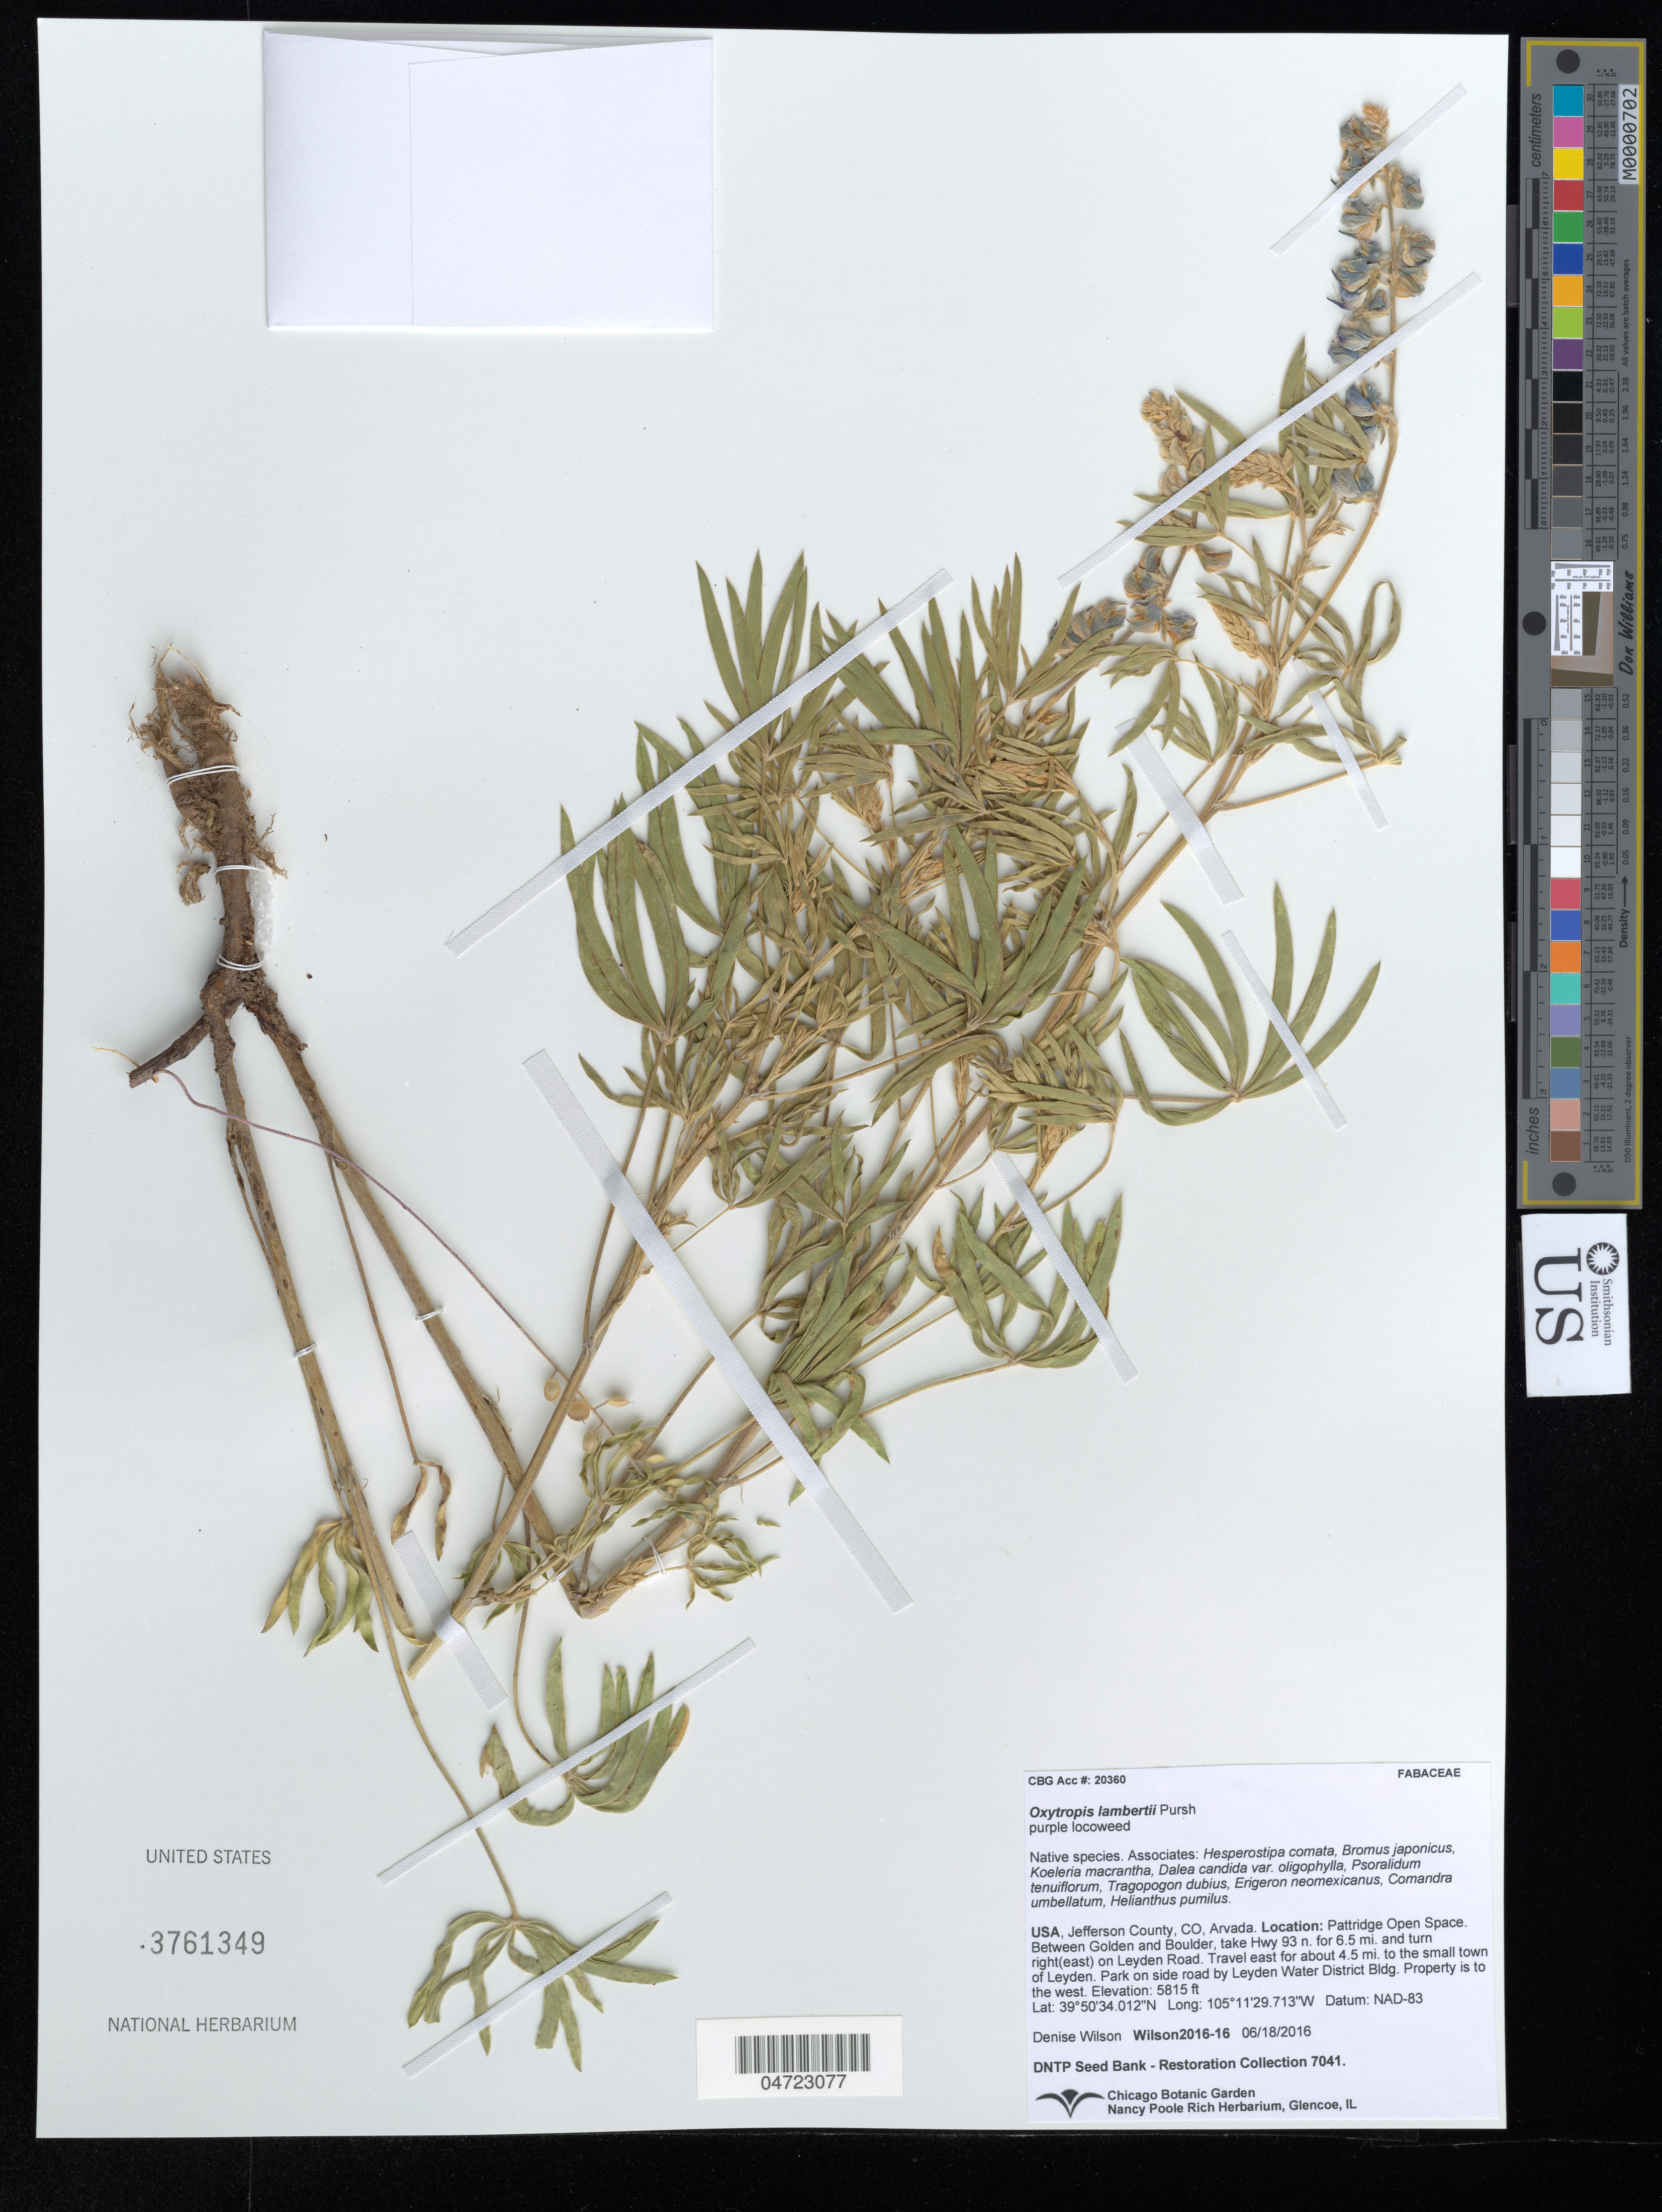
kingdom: Plantae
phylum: Tracheophyta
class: Magnoliopsida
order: Fabales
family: Fabaceae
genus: Oxytropis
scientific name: Oxytropis lambertii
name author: Pursh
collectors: D. Wilson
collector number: Wilson2016-16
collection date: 2016-06-18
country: United States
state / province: Colorado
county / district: Jefferson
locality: Jefferson County, Arvada. Pattridge Open Space. Between Golden and Boulder, take Hwy 93 n. for 6.5 mi. and turn right (east) on Leyden Road. Travel east for about 4.5 mi. to the small town of Leyden. Park on side road by Leyden Water District Bldg. Property is to the west.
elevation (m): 1772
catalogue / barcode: US 3761349